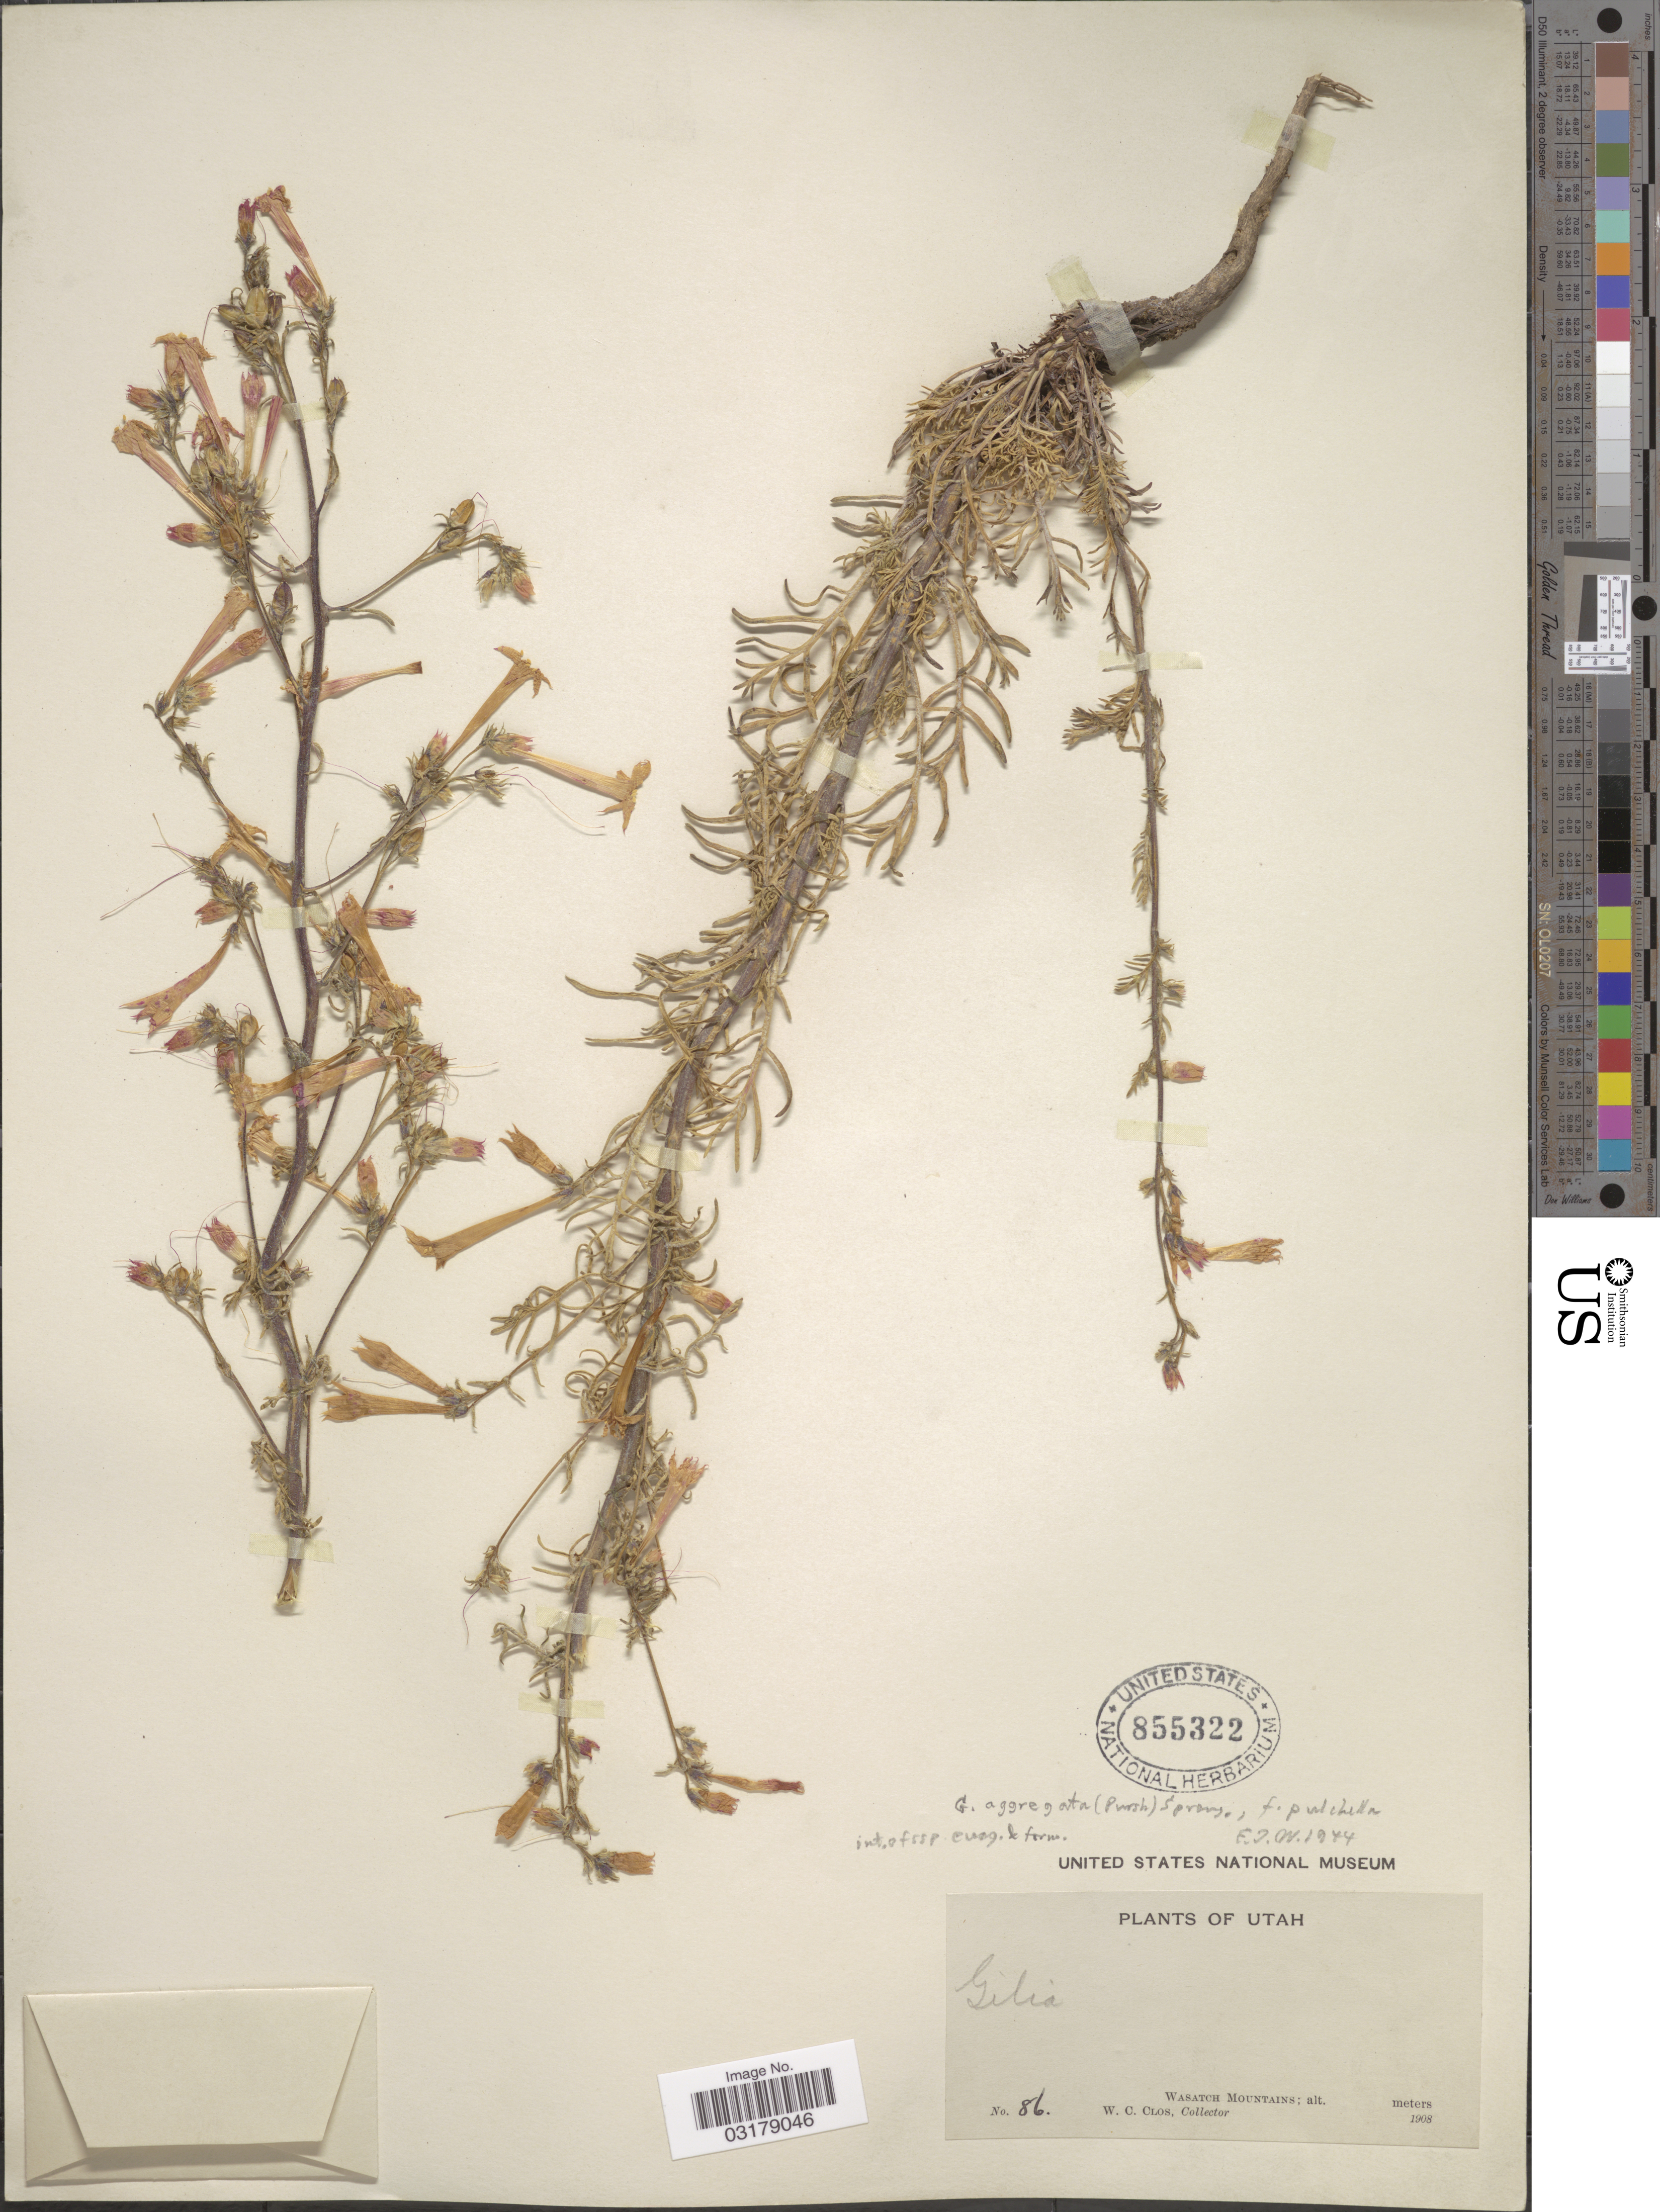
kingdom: Plantae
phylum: Tracheophyta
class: Magnoliopsida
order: Ericales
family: Polemoniaceae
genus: Ipomopsis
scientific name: Ipomopsis aggregata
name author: (Pursh) V.E. Grant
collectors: W. C. Clos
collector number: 86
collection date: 1908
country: United States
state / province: Utah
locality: Wasatch Mountains.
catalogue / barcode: US 855322